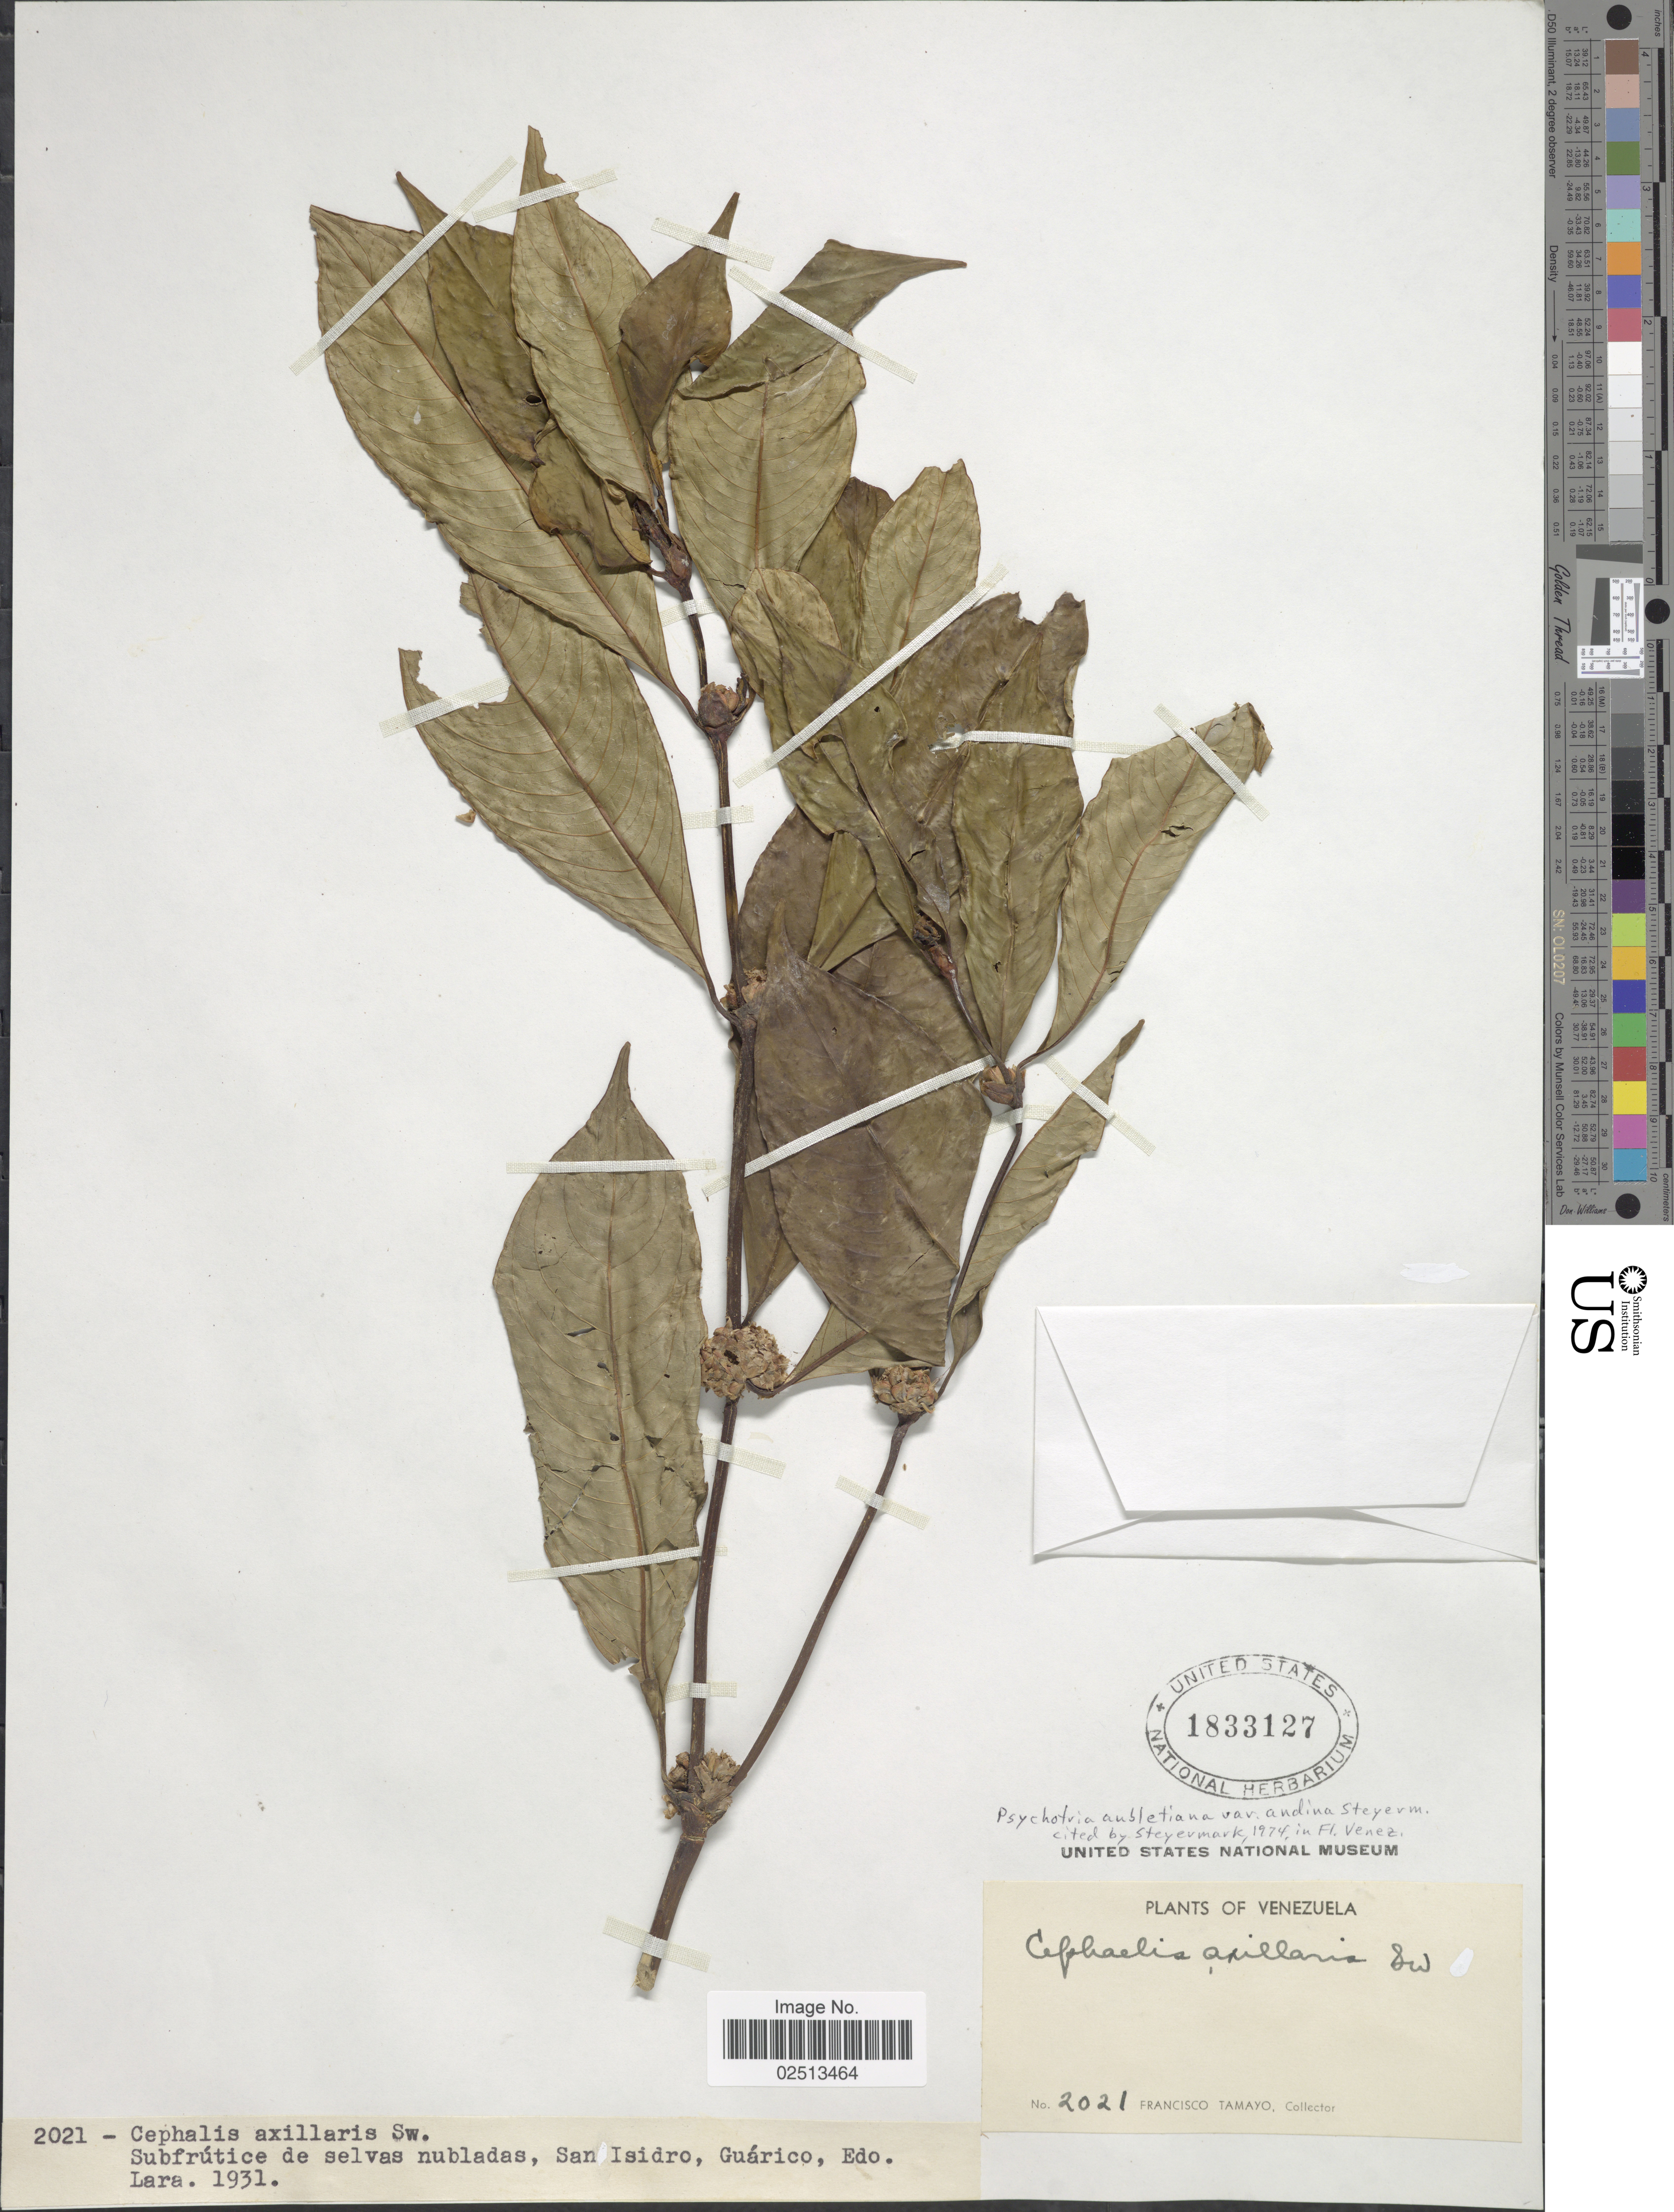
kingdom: Plantae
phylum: Tracheophyta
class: Magnoliopsida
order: Gentianales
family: Rubiaceae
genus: Psychotria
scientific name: Psychotria aubletiana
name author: Steyerm.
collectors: F. Tamayo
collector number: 2021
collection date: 1931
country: Venezuela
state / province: Lara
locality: Subfrútice de selvas nubladas, San Isidro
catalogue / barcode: US 1833127